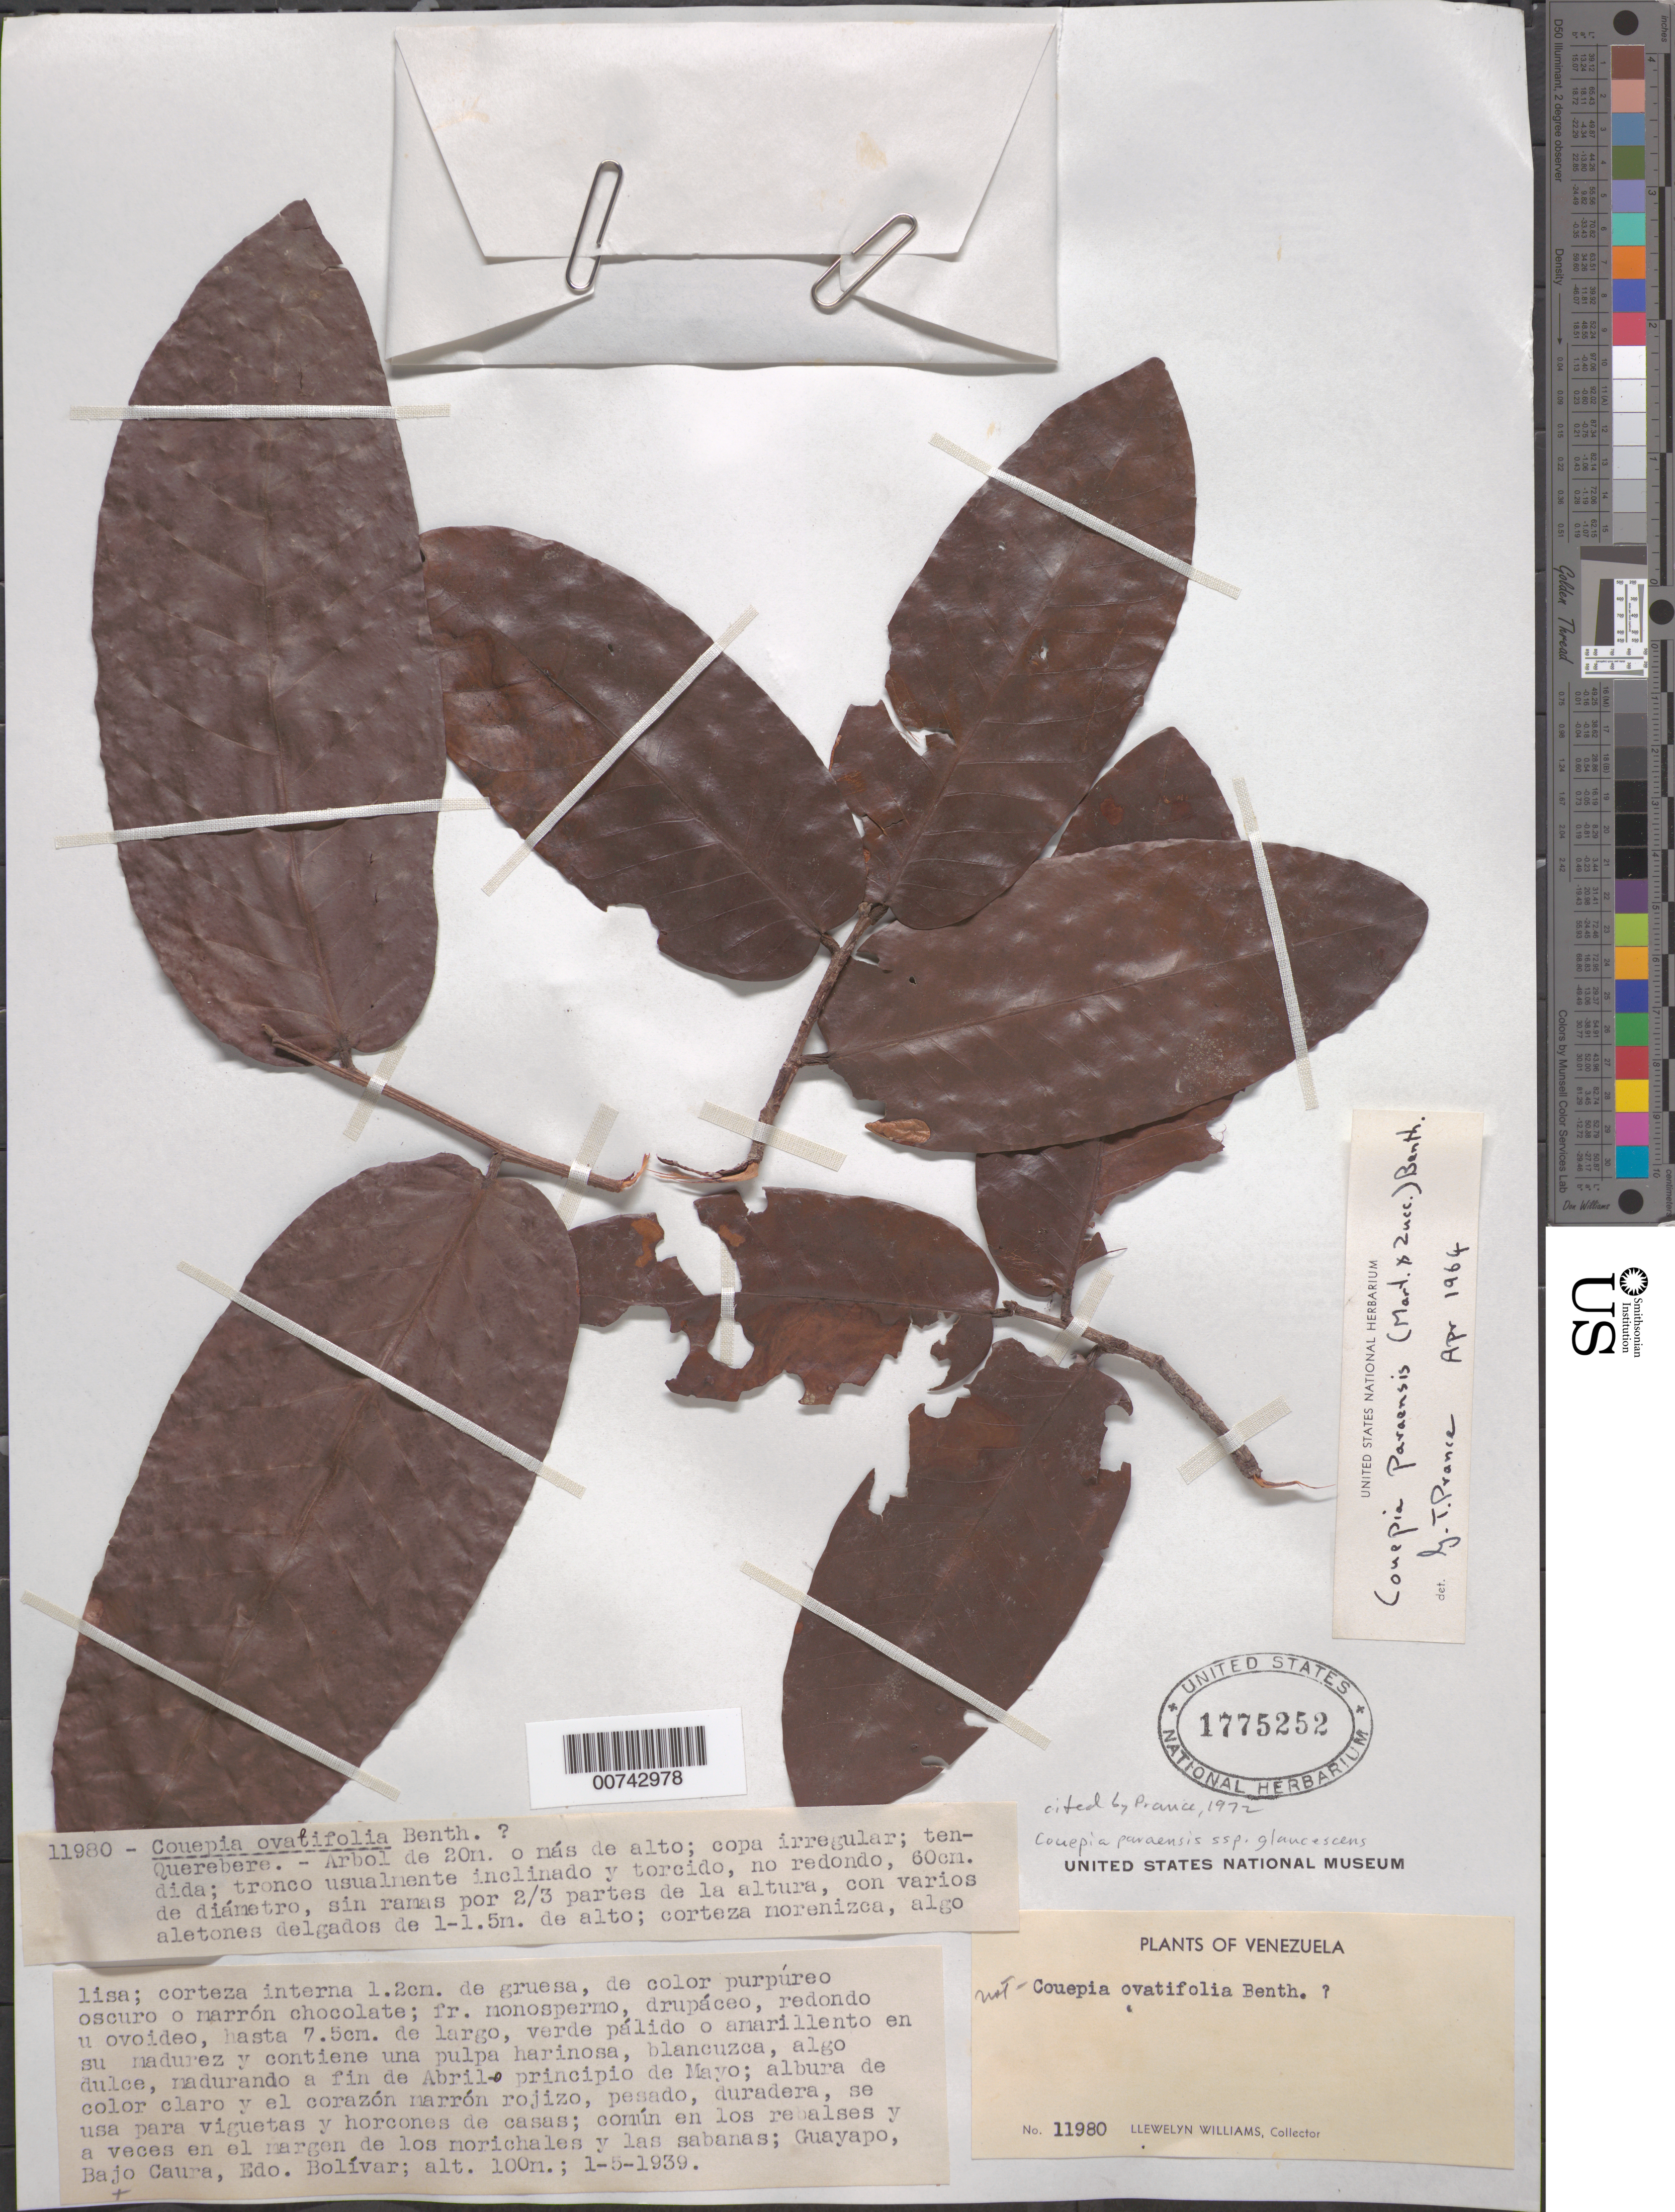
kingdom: Plantae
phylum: Tracheophyta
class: Magnoliopsida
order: Malpighiales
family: Chrysobalanaceae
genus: Couepia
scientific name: Couepia paraensis subsp. glaucescens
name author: (Spruce ex Hook. f.) Prance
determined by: Prance, G. T.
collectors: Ll. Williams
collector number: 11980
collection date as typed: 1-May-39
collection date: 1939-05-01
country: Venezuela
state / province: Bolívar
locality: Guayapo, Bajo Caura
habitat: Rebalses y a veces en el margen de los morichales y las sabanas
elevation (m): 100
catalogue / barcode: US 1775252